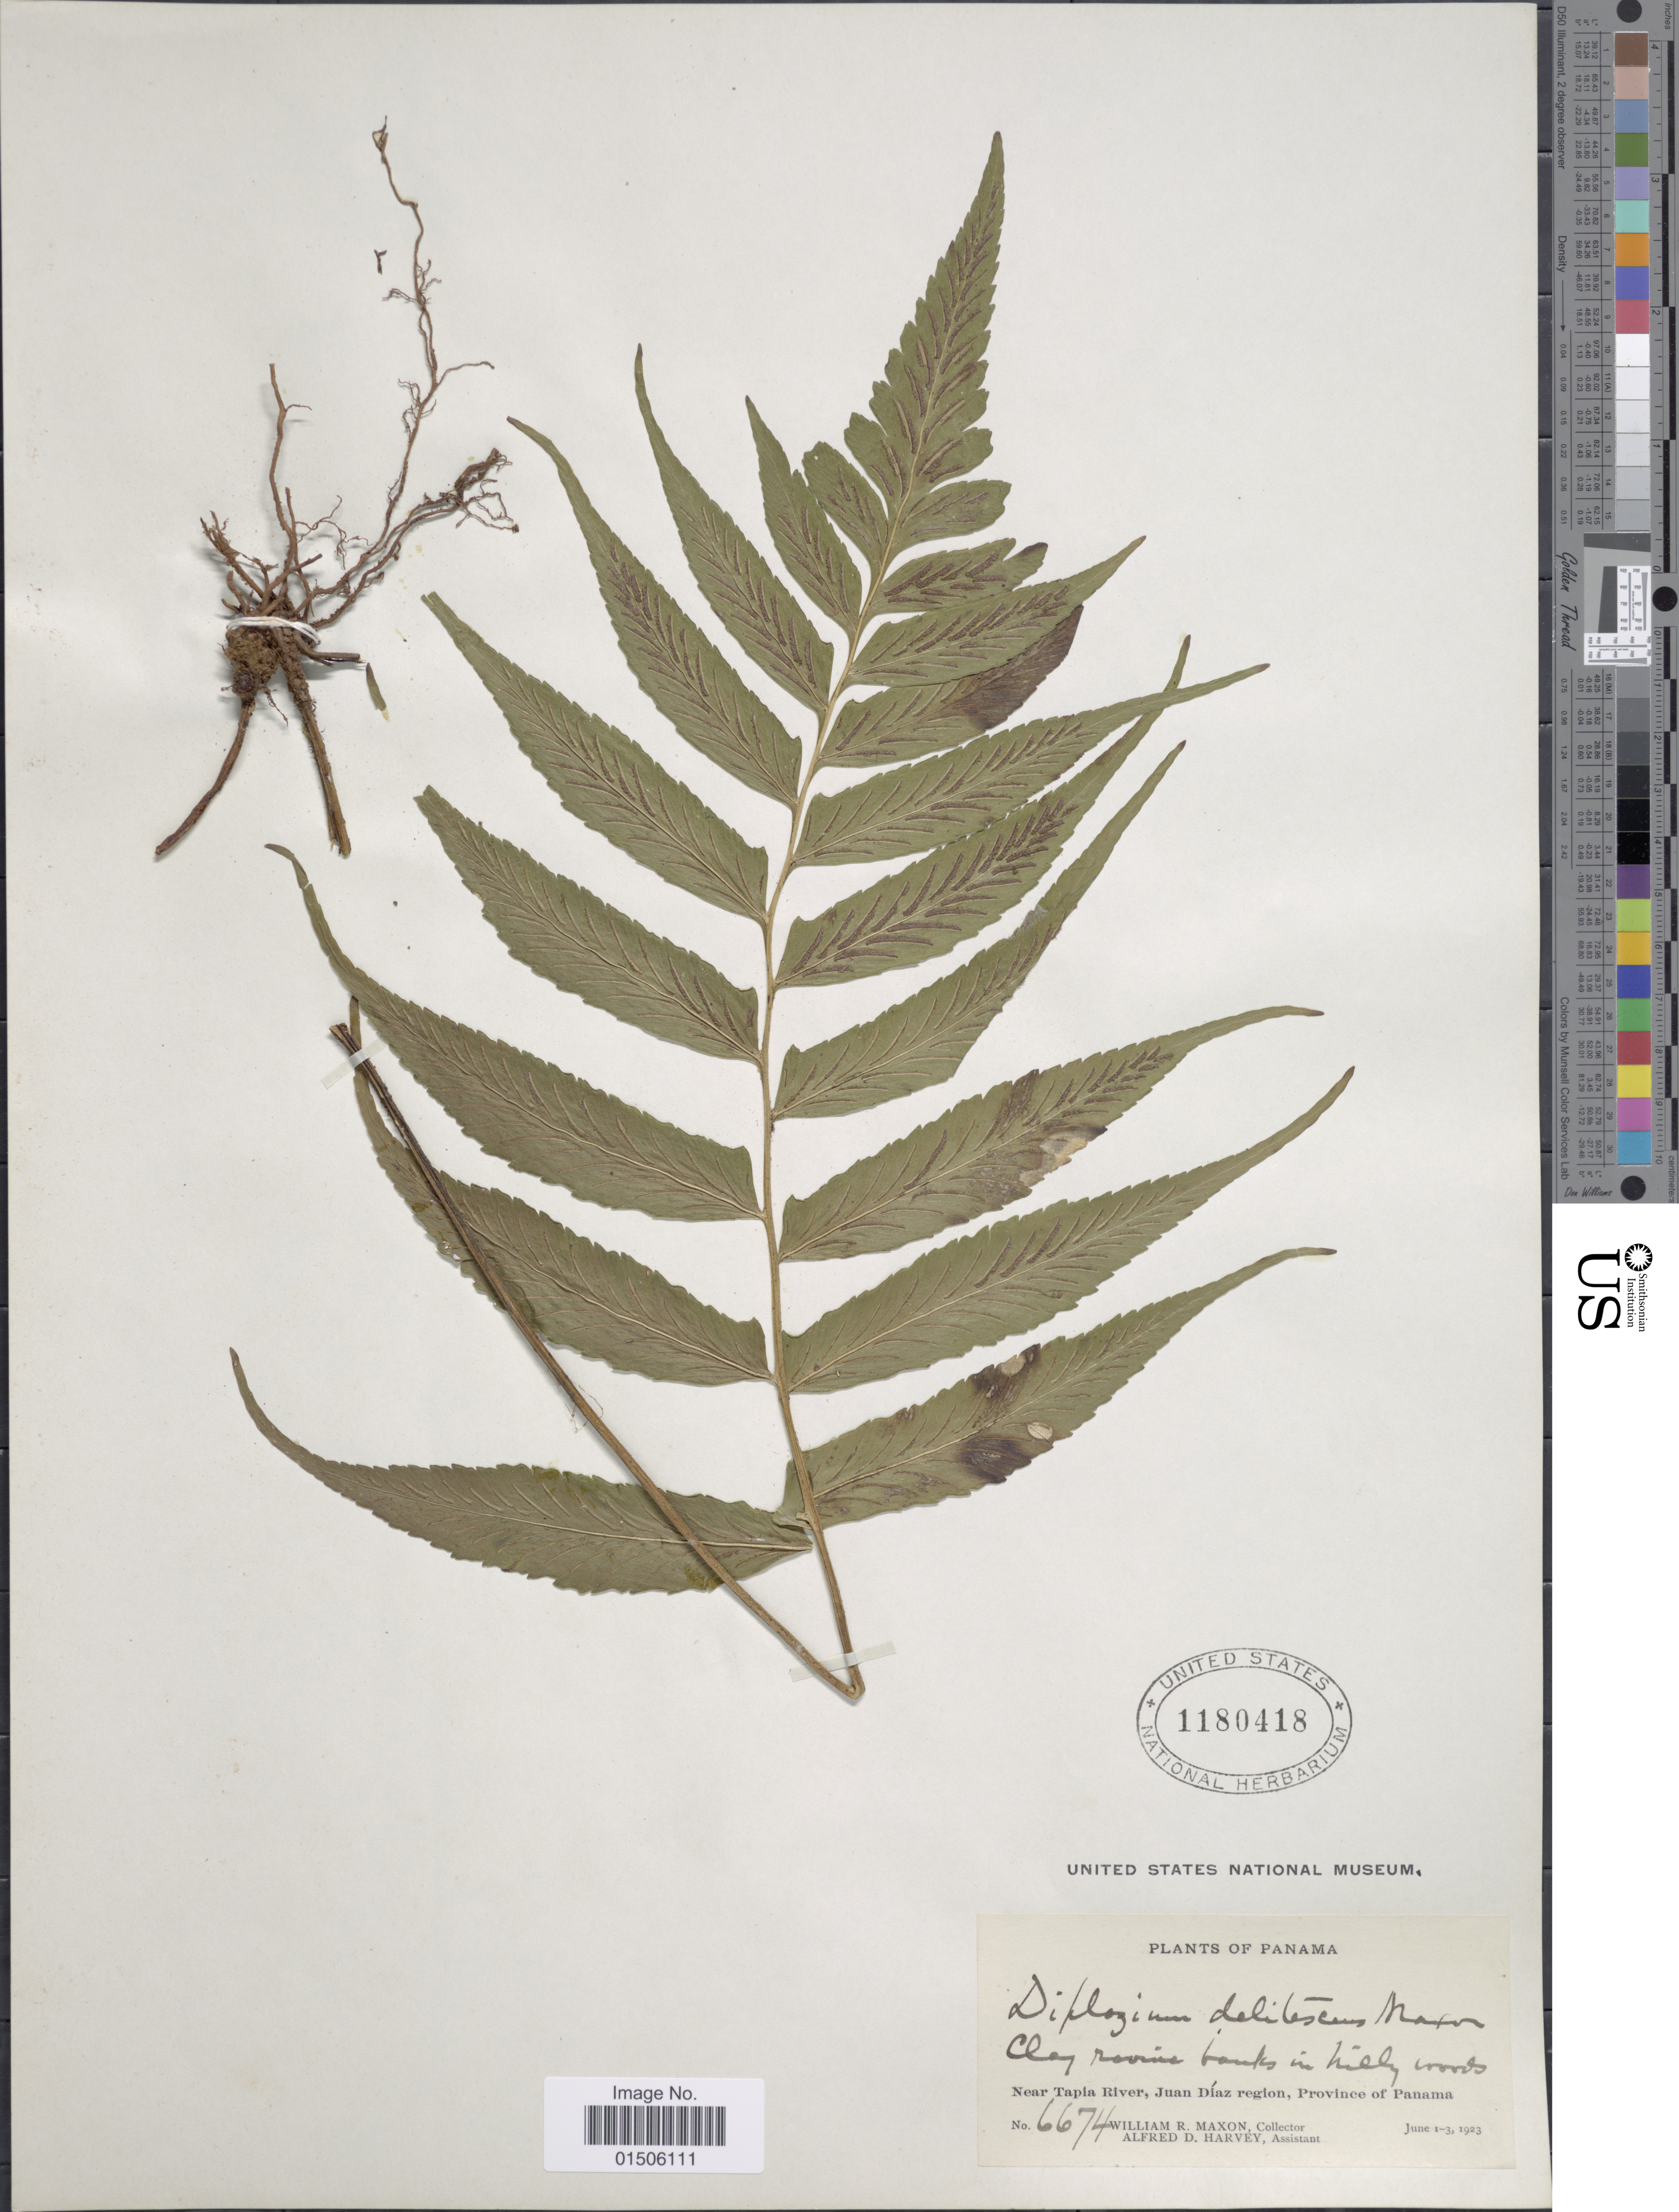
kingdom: Plantae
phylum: Tracheophyta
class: Polypodiopsida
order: Polypodiales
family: Aspleniaceae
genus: Asplenium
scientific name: Asplenium delitescens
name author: (Maxon) L.D. Gómez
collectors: W. R. Maxon & A. D. Harvey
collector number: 6674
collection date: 1923-06-01/1923-06-03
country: Panama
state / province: Panamá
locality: Clay ravine banks in hills woods, Near Tapia River, Juan Díaz region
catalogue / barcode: US 1180418